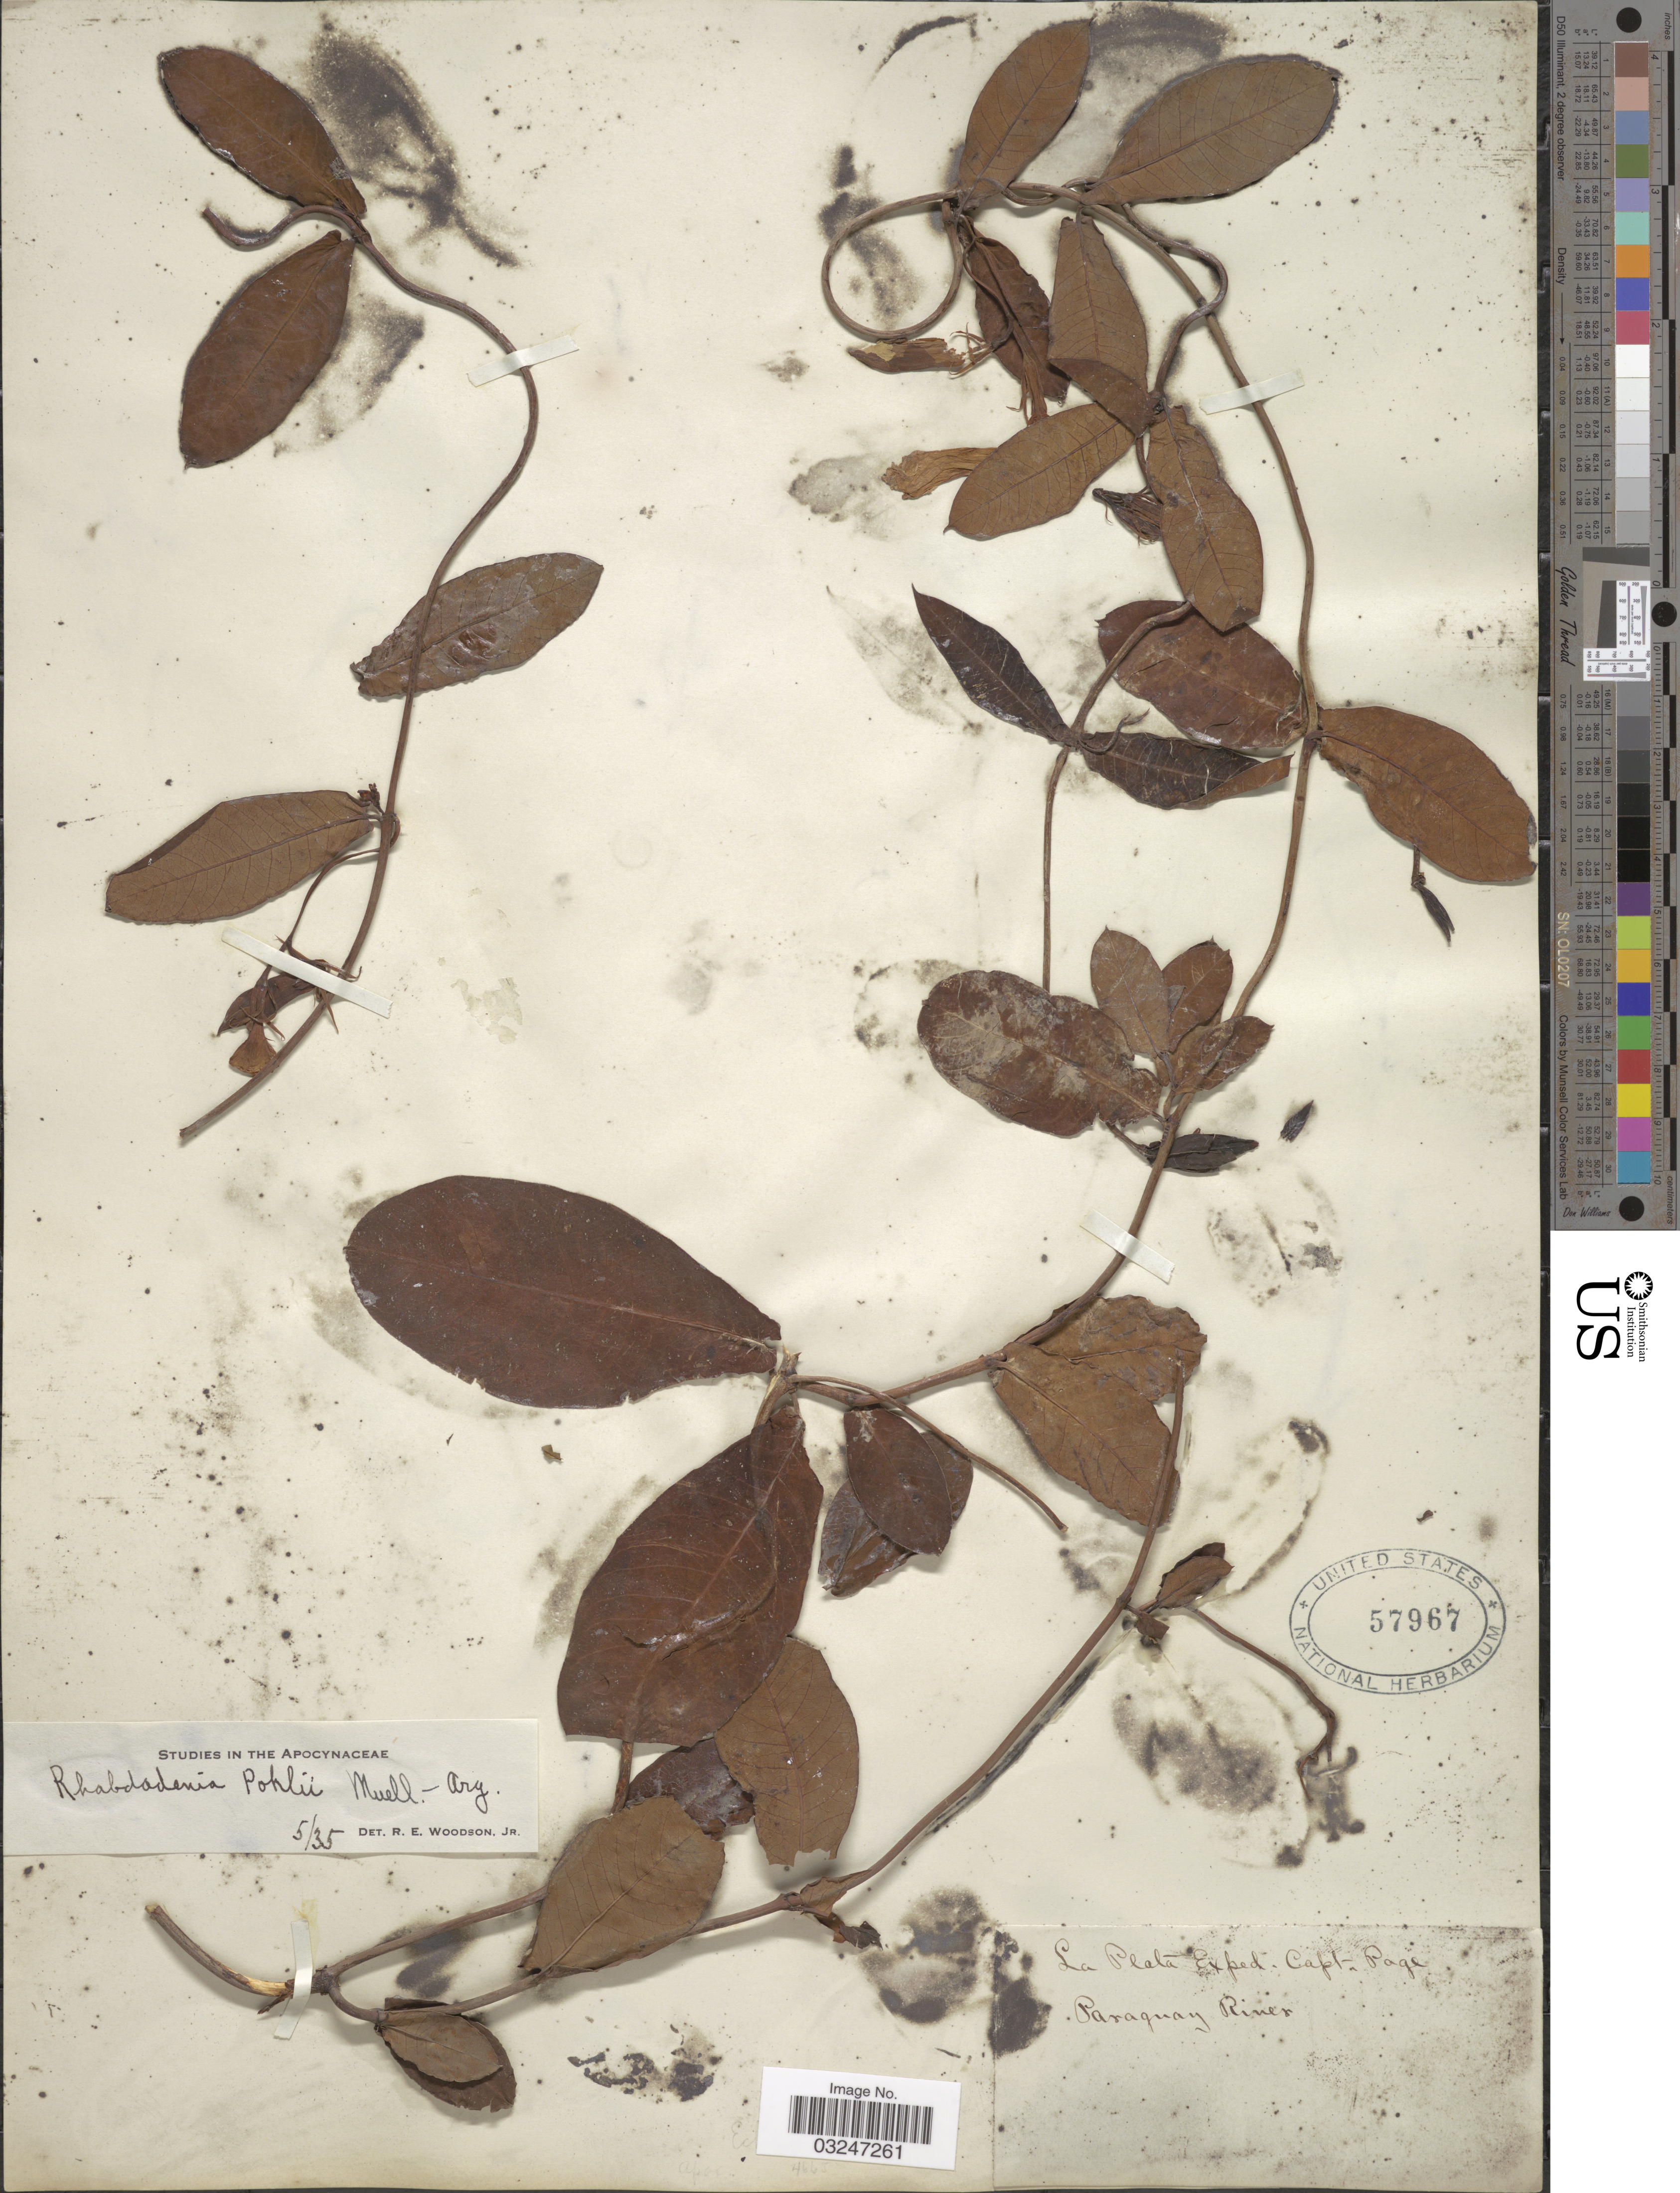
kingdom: Plantae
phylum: Tracheophyta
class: Magnoliopsida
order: Gentianales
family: Apocynaceae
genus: Rhabdadenia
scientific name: Rhabdadenia pohlii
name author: Müll. Arg.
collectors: -. Page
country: Paraguay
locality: La Plata. Paraguay River.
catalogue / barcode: US 57967